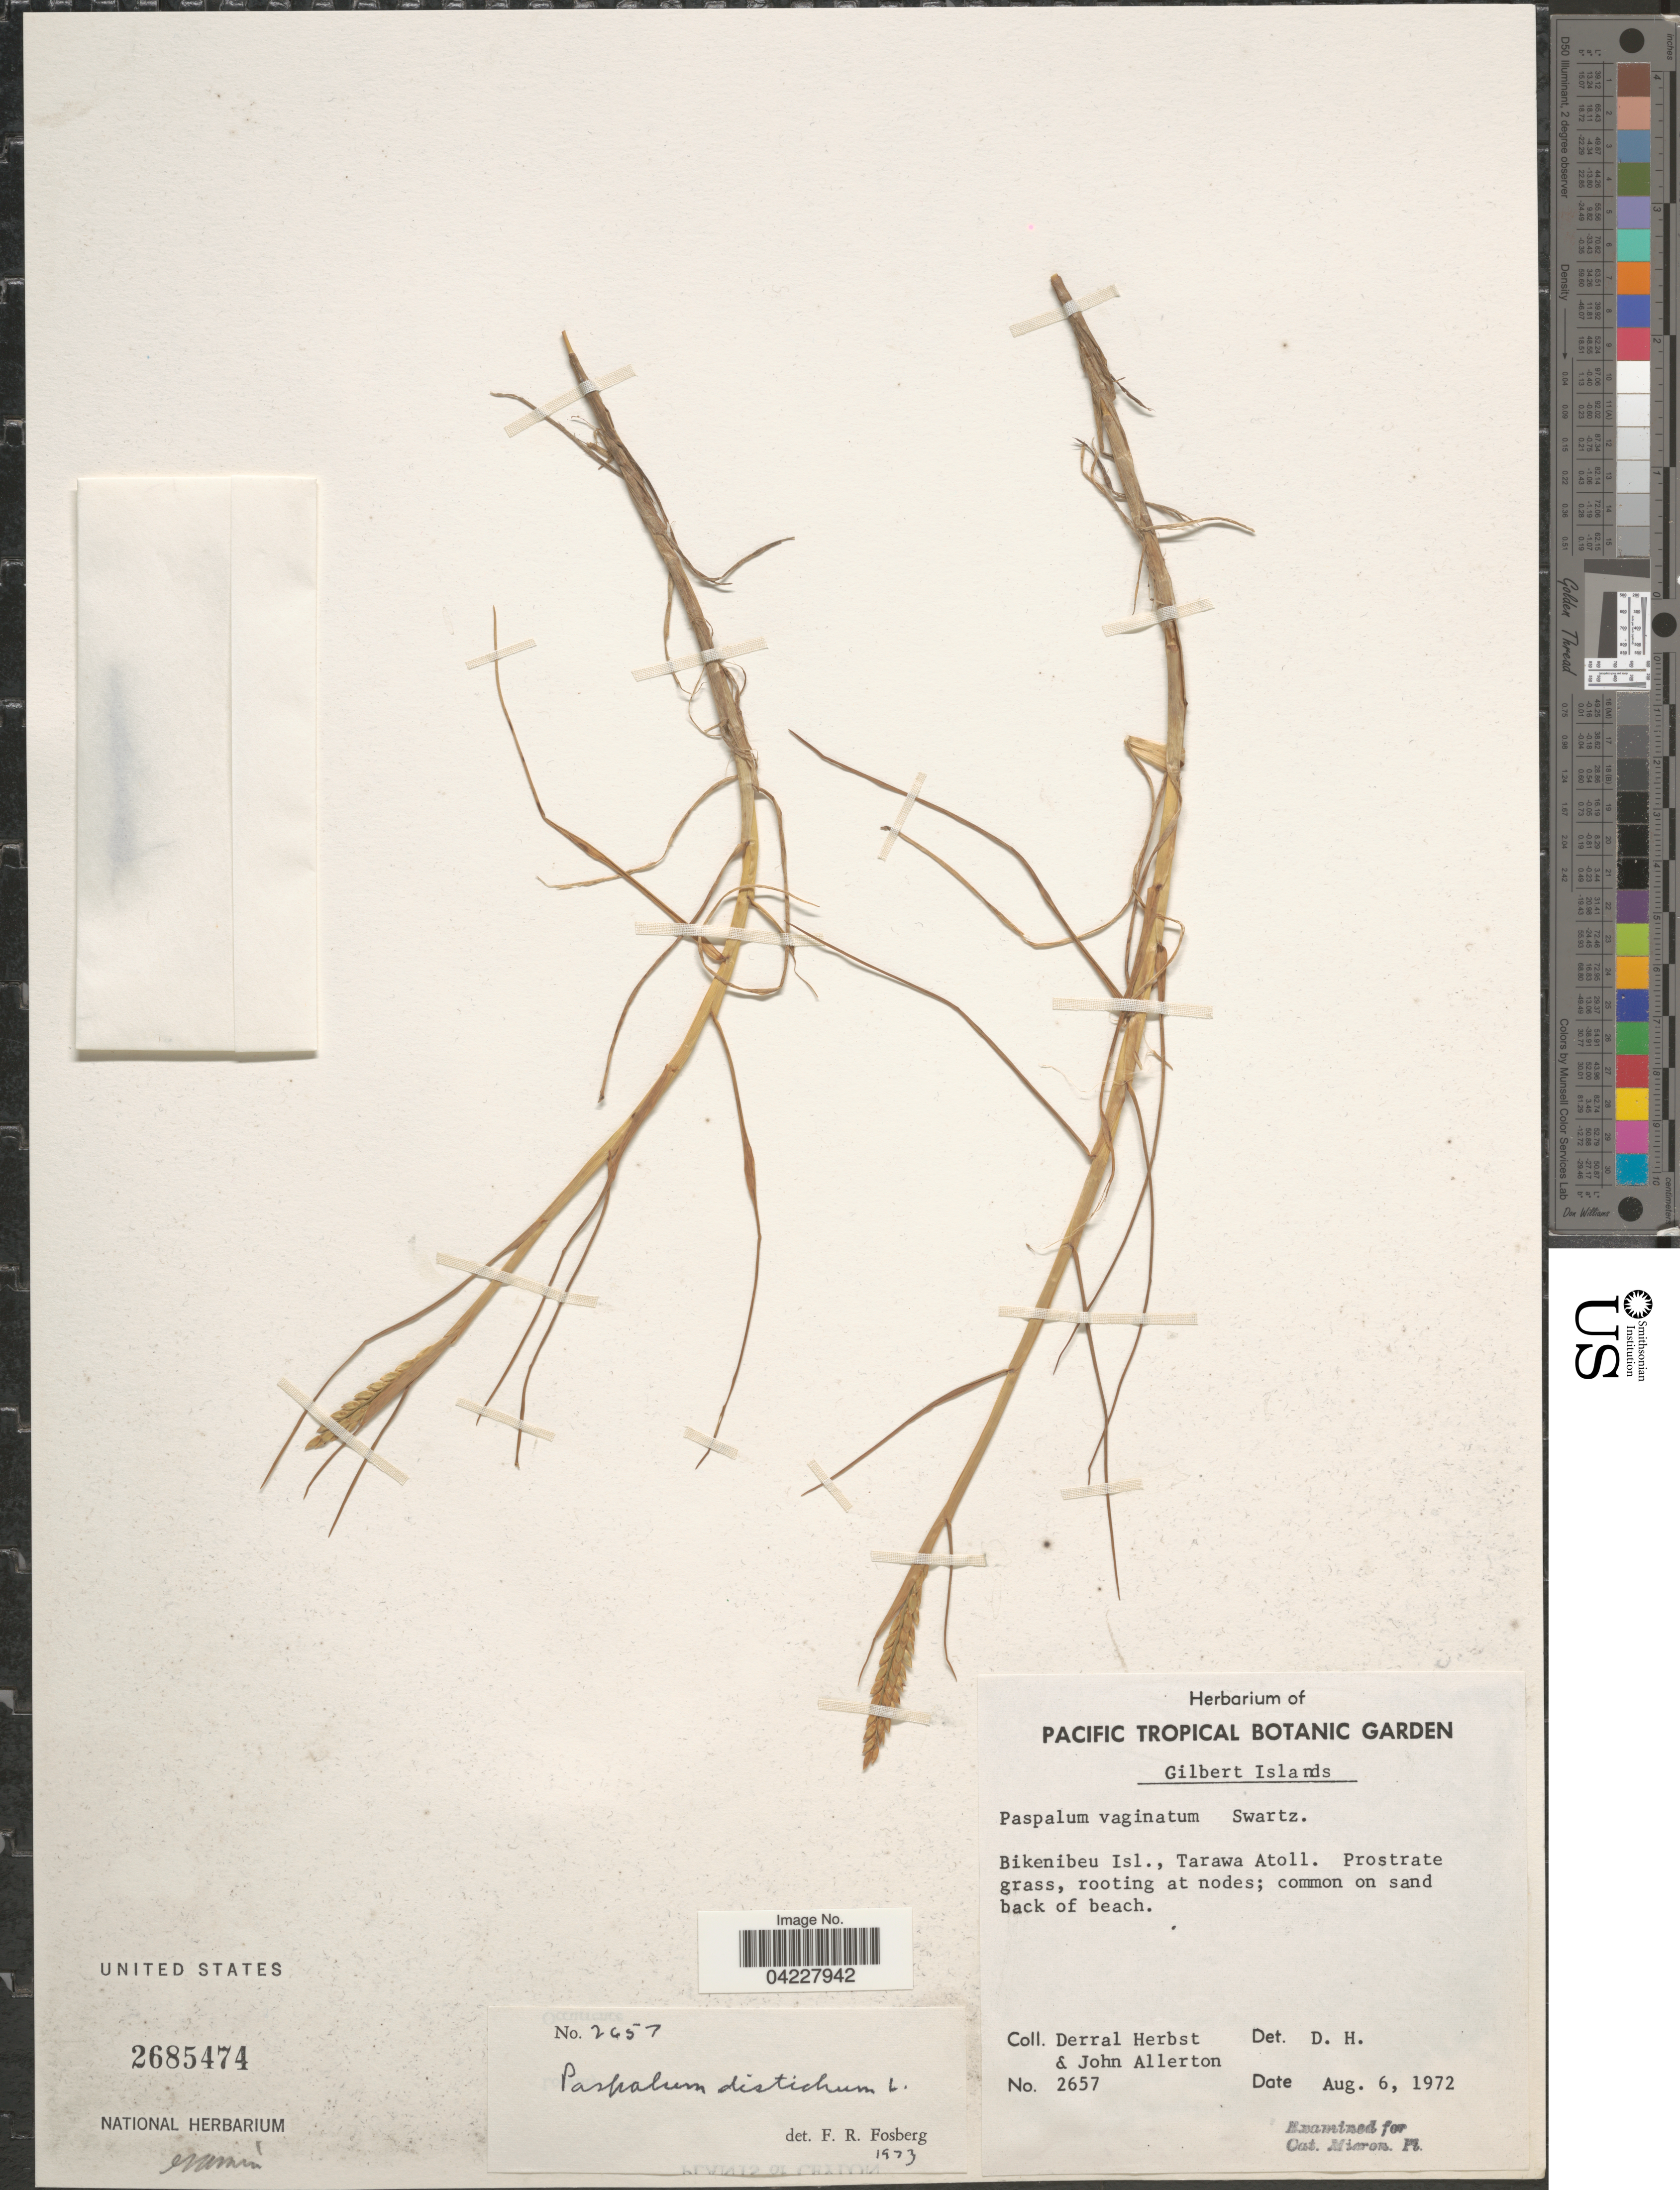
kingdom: Plantae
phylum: Tracheophyta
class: Liliopsida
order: Poales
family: Poaceae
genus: Paspalum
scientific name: Paspalum distichum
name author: L.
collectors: D. R. Herbst & J. Allerton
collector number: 2657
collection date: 1972-08-06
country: Kiribati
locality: Gilbert Islands. Bikenibeu Isl., Tarawa Atoll.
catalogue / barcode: US 2685474